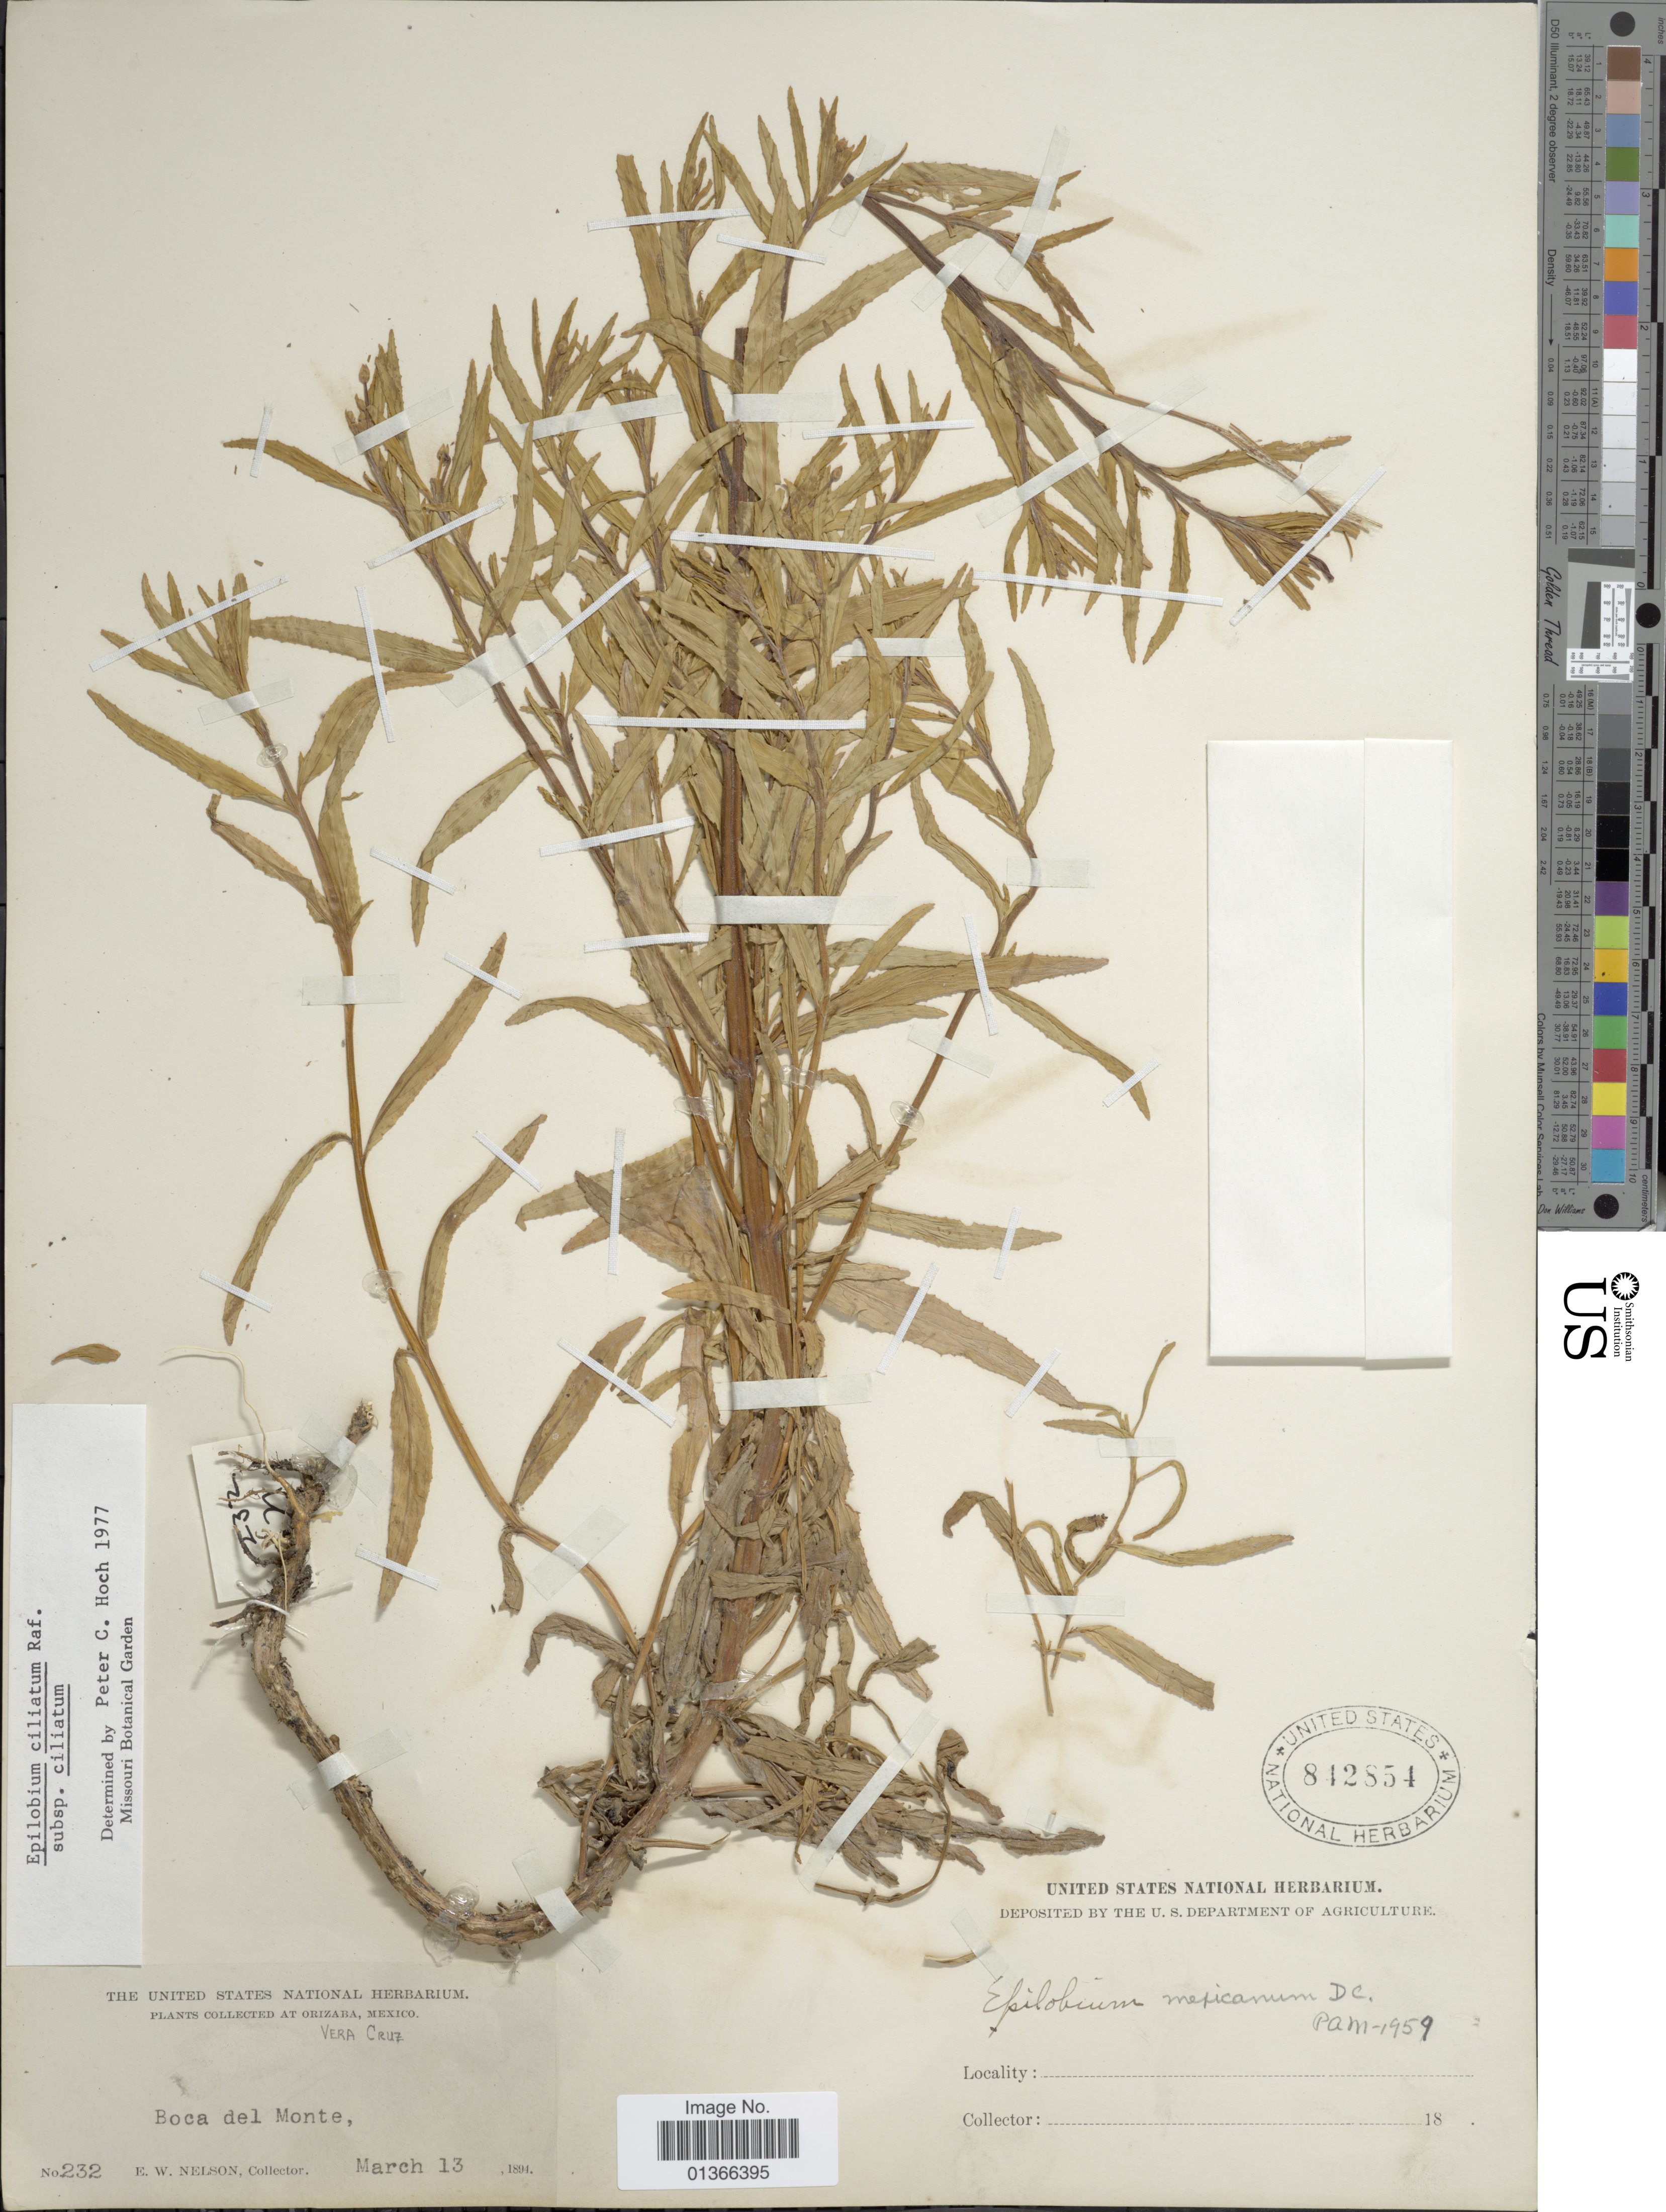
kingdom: Plantae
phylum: Tracheophyta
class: Magnoliopsida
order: Myrtales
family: Onagraceae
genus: Epilobium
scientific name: Epilobium ciliatum subsp. ciliatum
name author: Raf.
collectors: E. W. Nelson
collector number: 232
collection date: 1894-03-13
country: Mexico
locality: Orizaba. Vera Cruz. Boca del Monte.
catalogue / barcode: US 842854